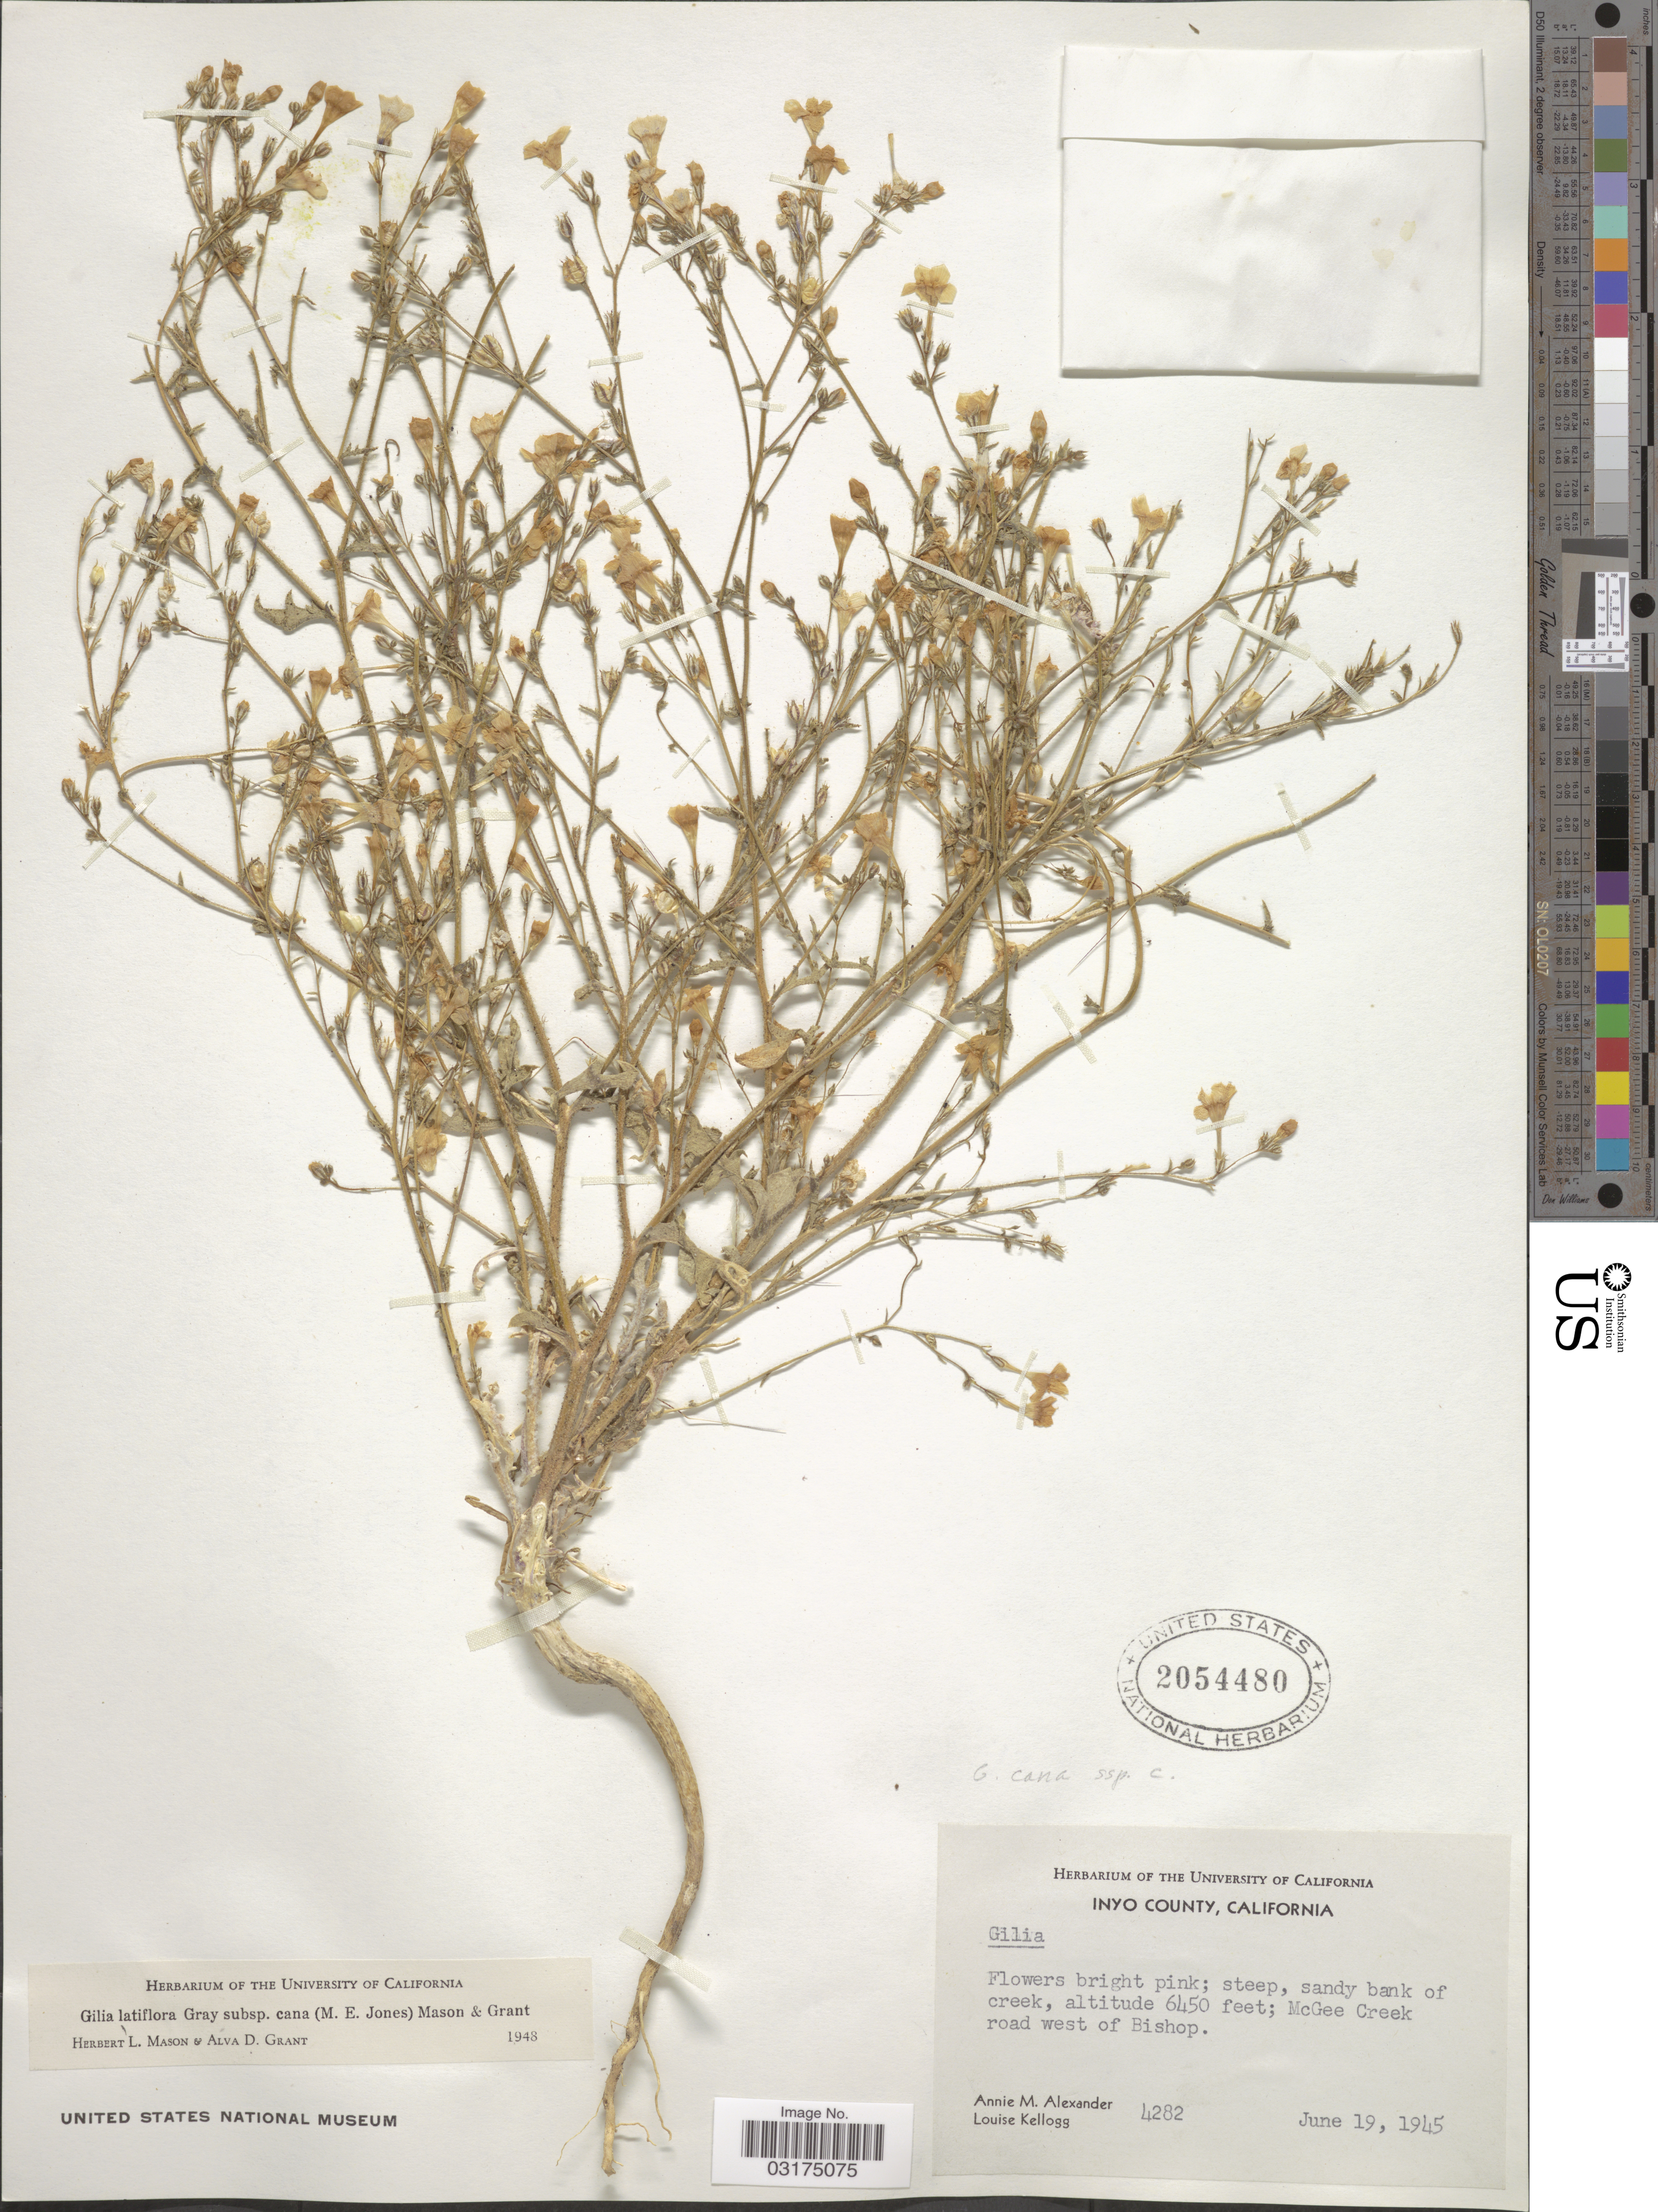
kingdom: Plantae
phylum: Tracheophyta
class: Magnoliopsida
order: Ericales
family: Polemoniaceae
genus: Gilia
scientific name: Gilia cana subsp. cana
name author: (M.E. Jones) A. Heller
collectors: A. M. Alexander & L. Kellogg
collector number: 4282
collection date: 1945-06-19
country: United States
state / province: California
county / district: Inyo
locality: Inyo County, McGee Creek road west of Bishop.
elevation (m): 1966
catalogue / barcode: US 2054480